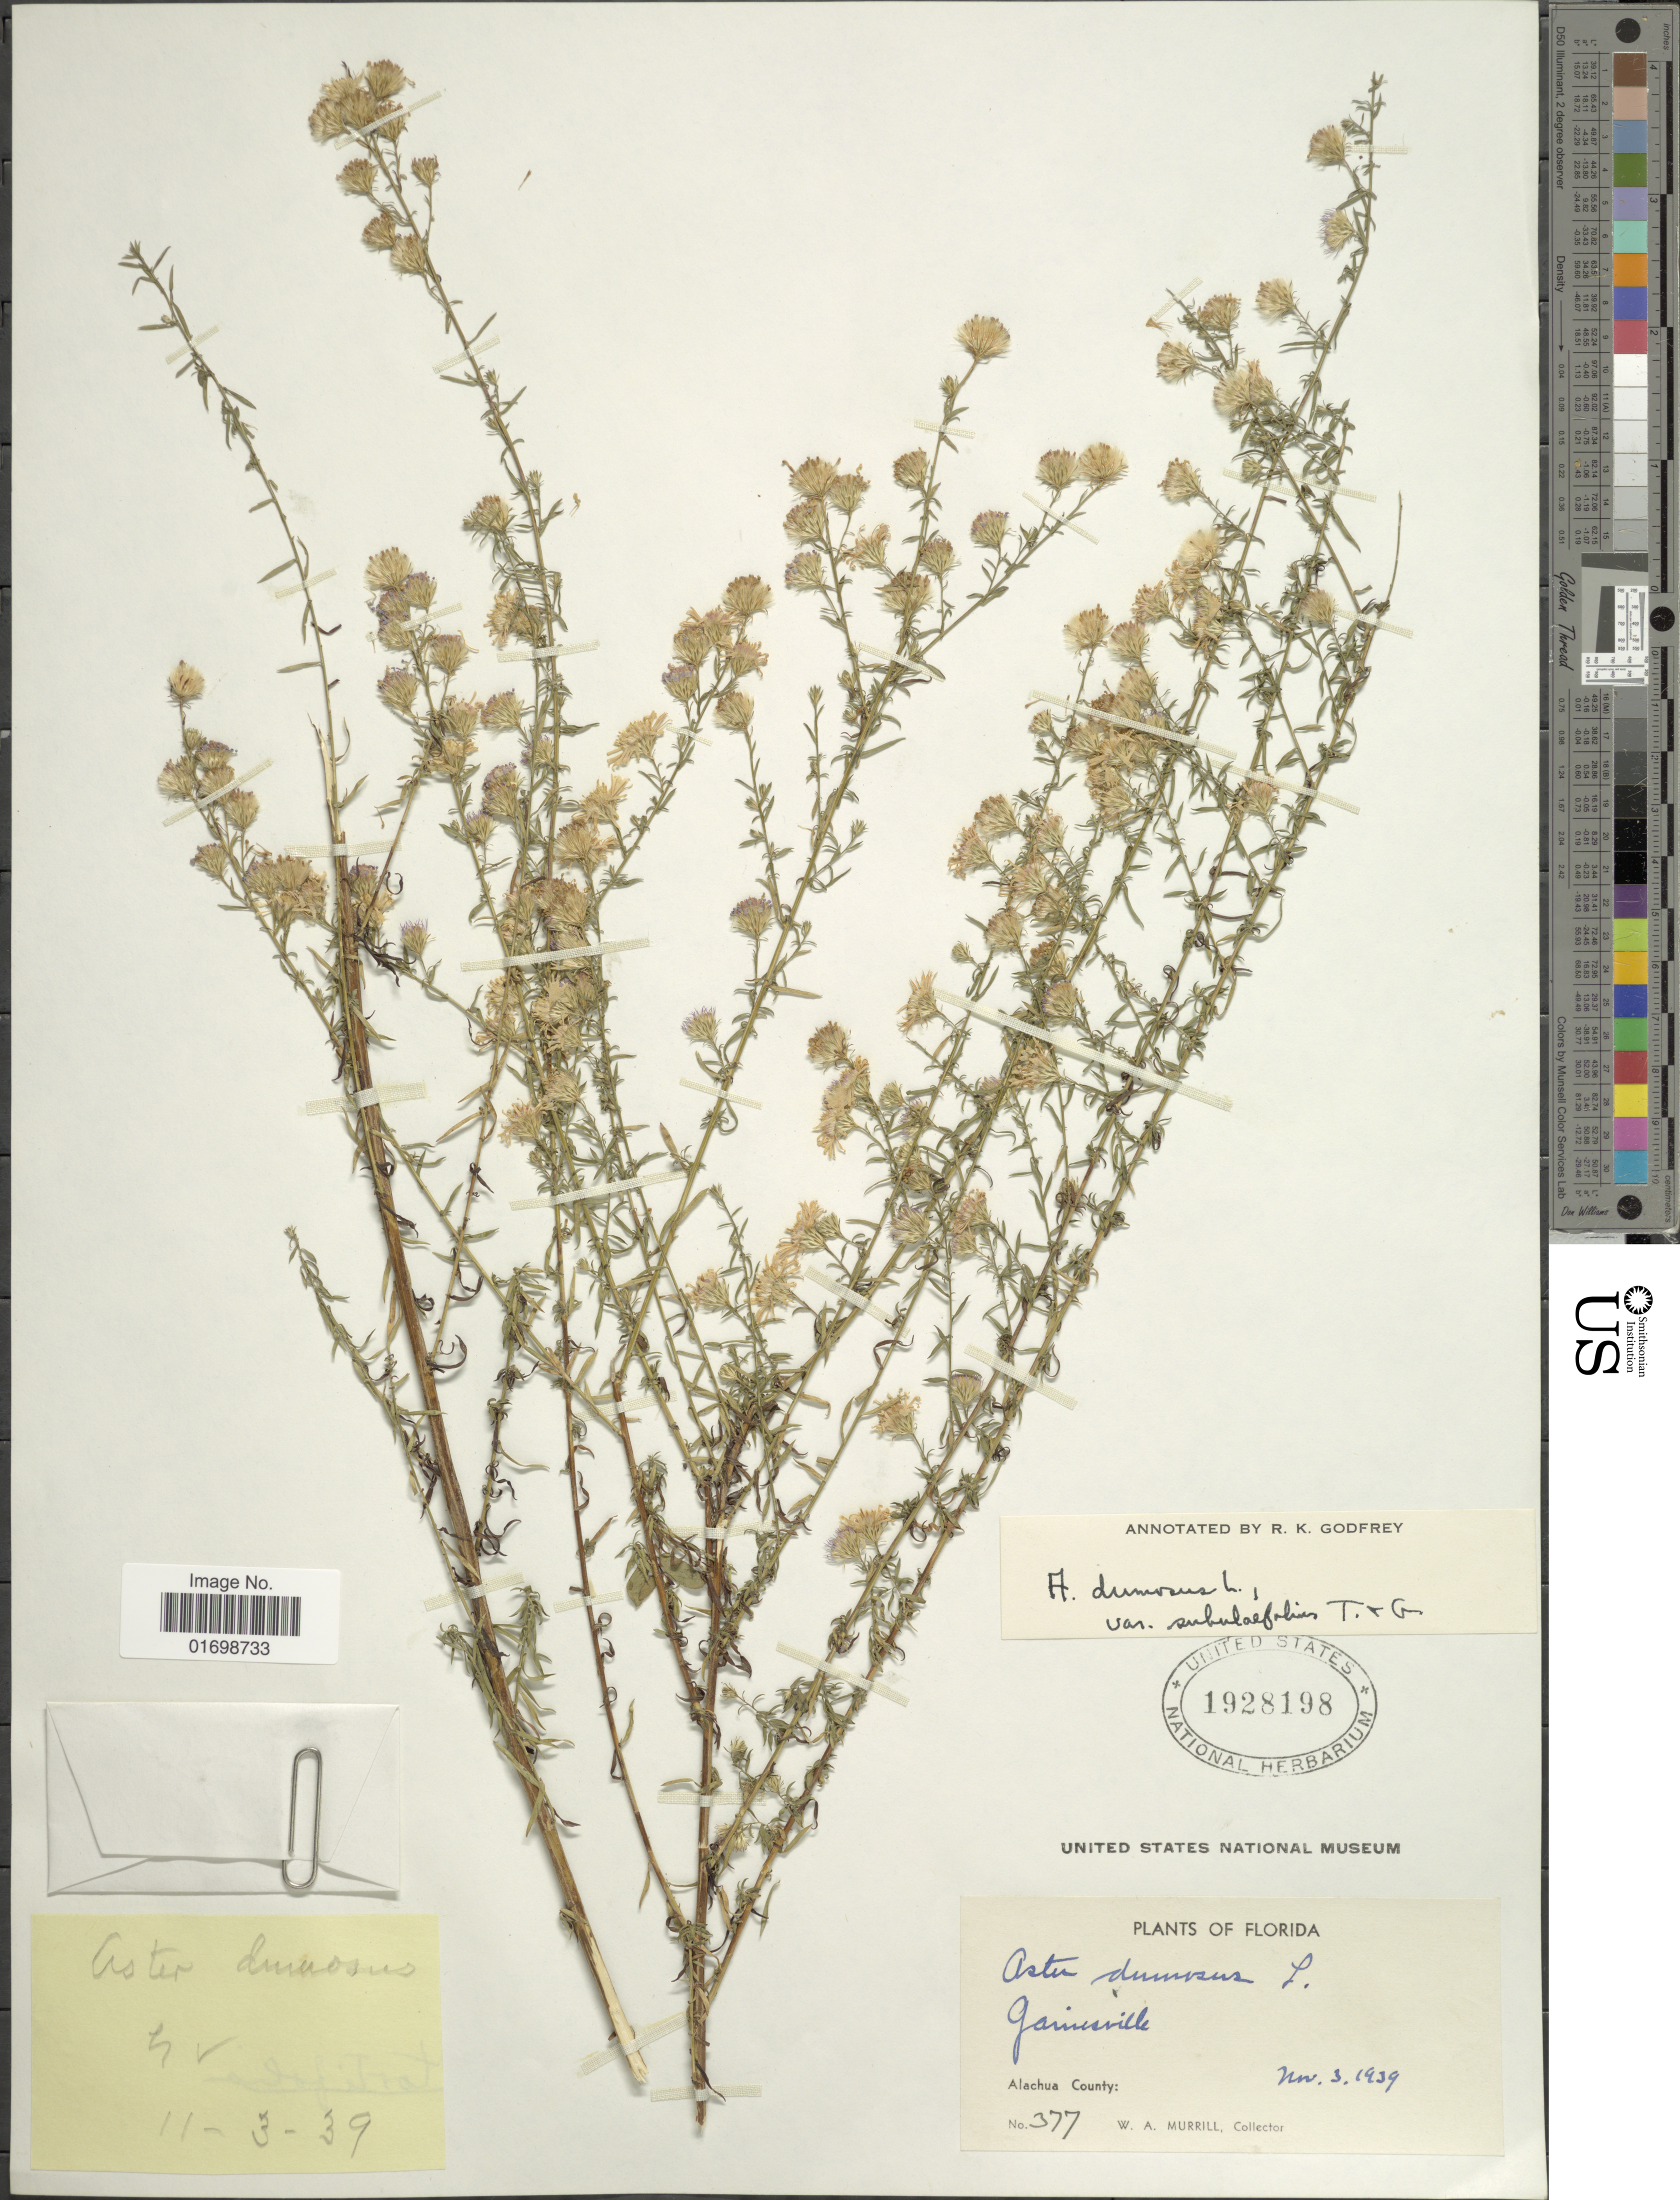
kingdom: Plantae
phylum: Tracheophyta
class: Magnoliopsida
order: Asterales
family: Asteraceae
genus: Symphyotrichum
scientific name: Symphyotrichum dumosum var. subulifolium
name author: (Torr. & A. Gray) G.L. Nesom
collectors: W. A. Murrill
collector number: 377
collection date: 1939-11-03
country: United States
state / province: Florida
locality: Alachua County, Gainesville.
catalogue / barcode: US 1928198